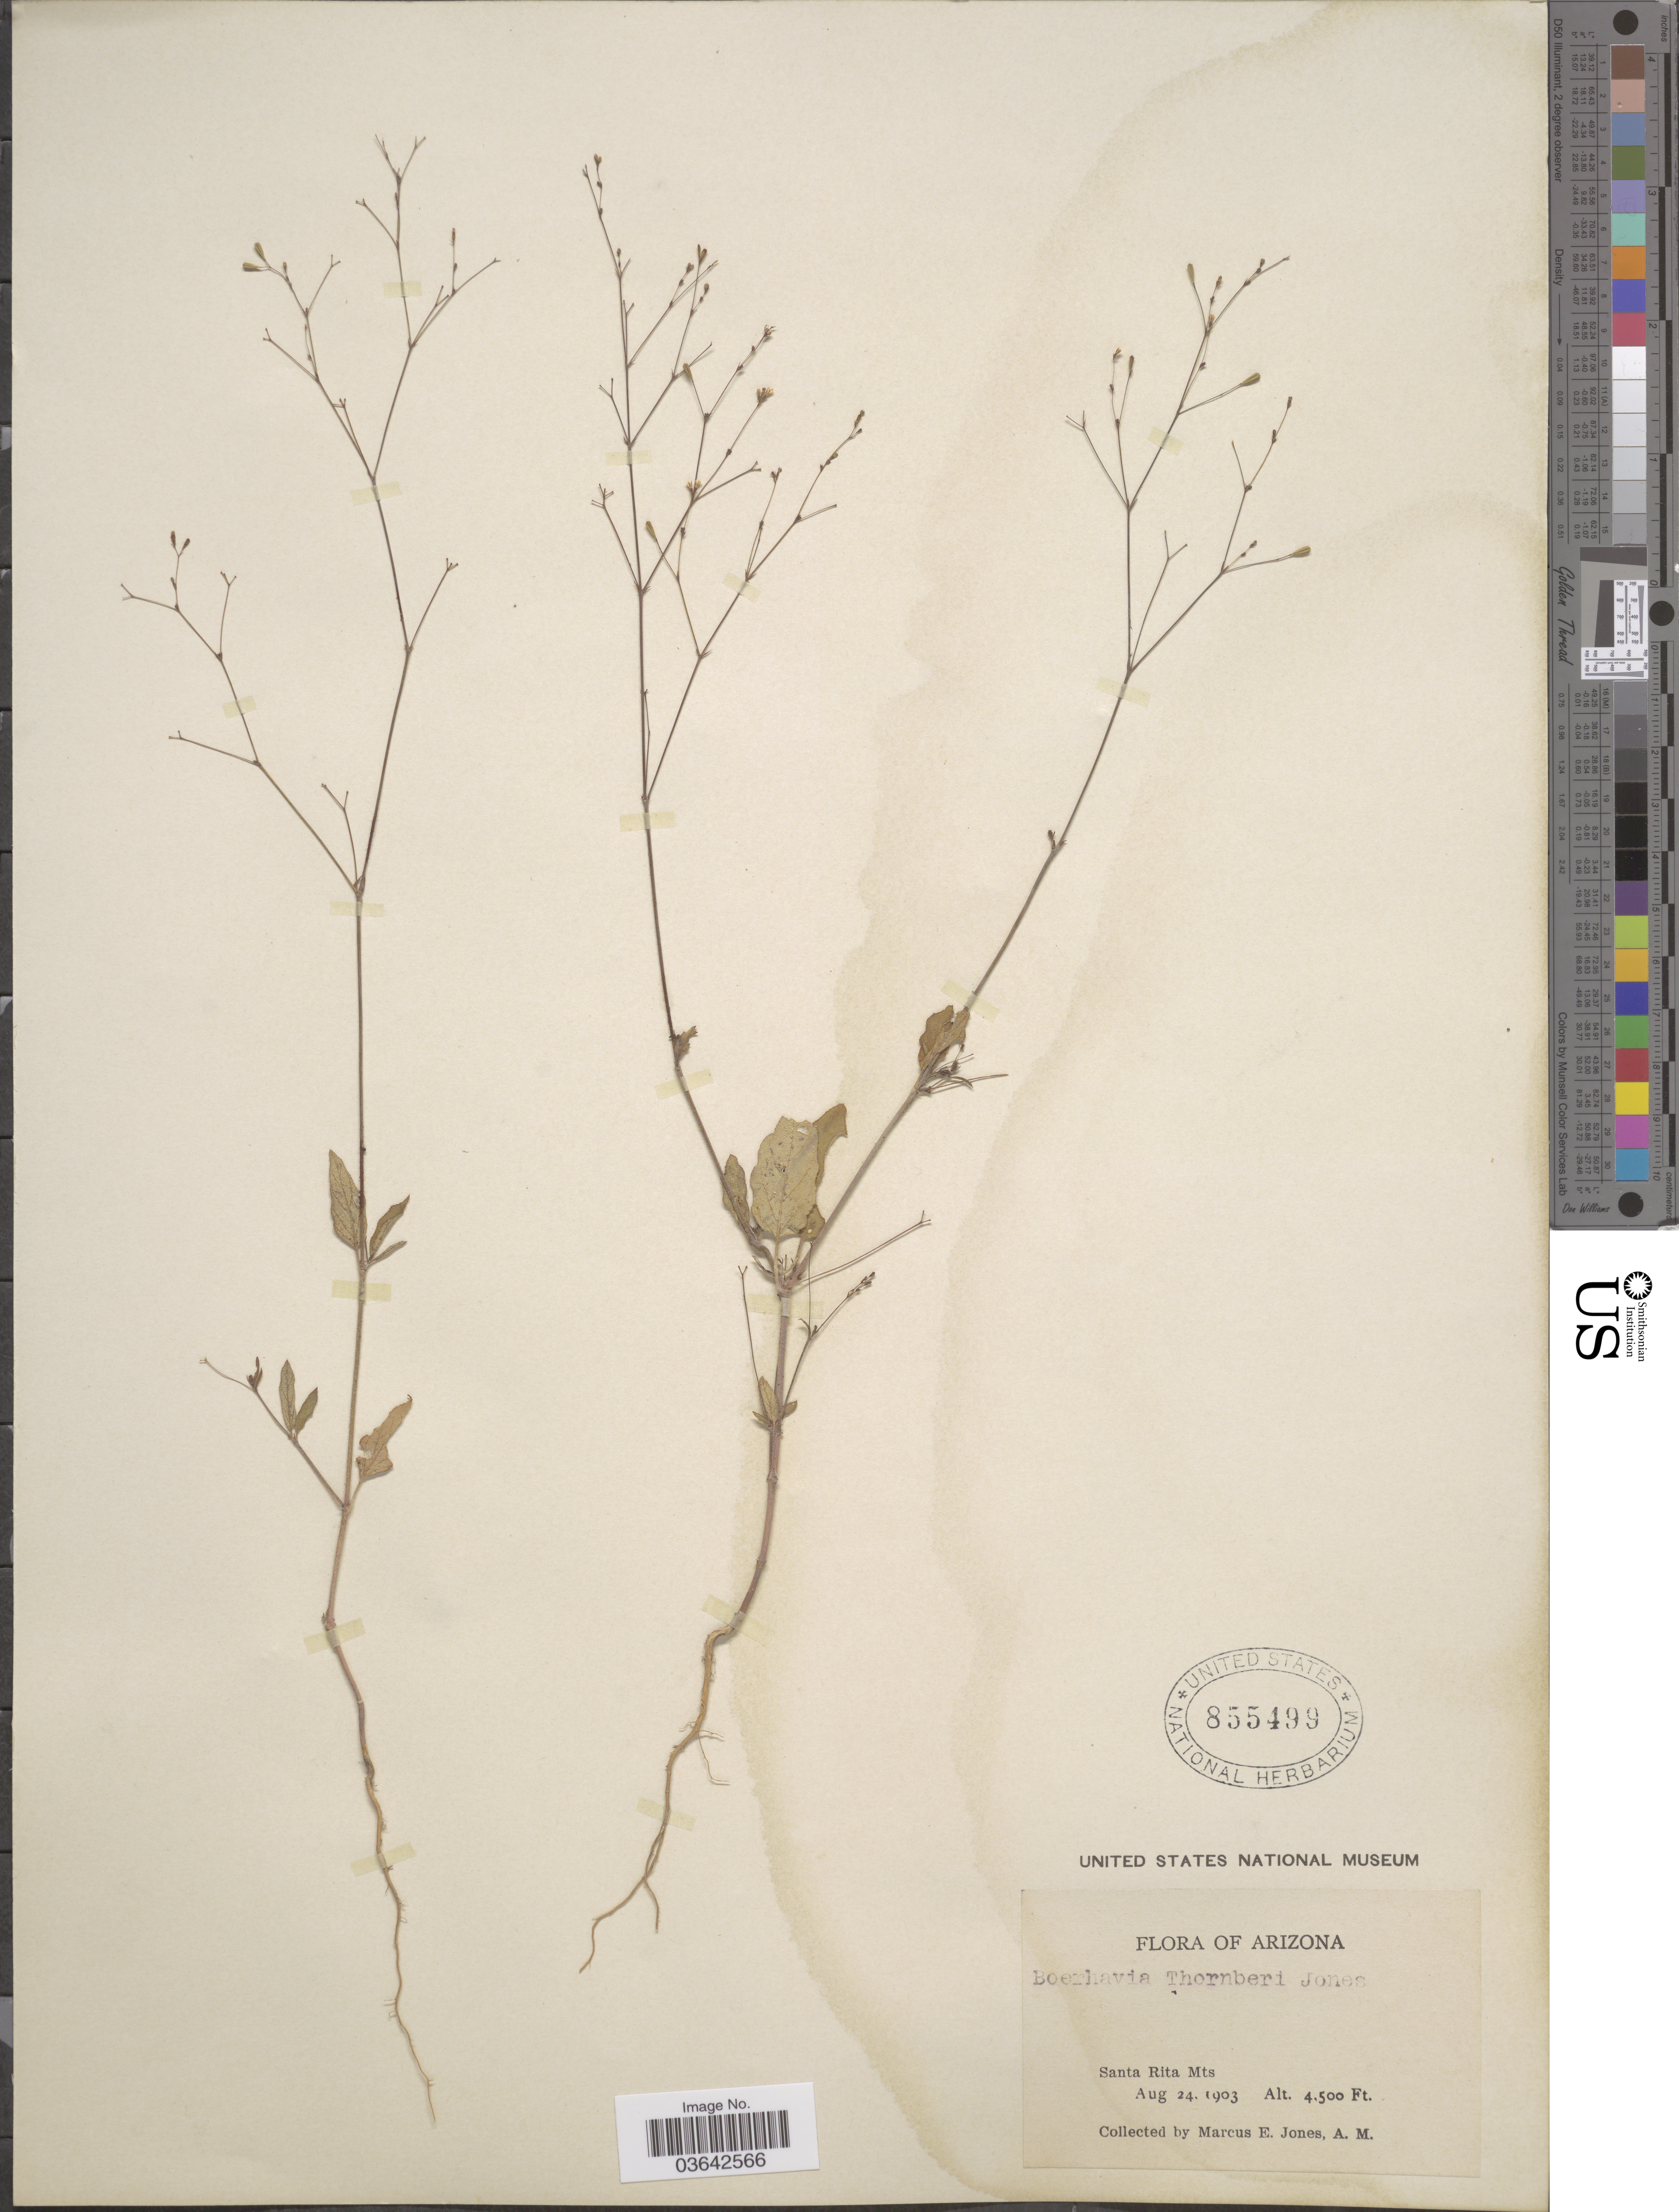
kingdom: Plantae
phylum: Tracheophyta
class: Magnoliopsida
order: Caryophyllales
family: Nyctaginaceae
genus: Boerhavia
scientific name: Boerhavia erecta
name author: L.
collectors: M. E. Jones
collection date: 1903-08-24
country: United States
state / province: Arizona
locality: Santa Rita Mts.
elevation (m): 1372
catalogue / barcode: US 855499